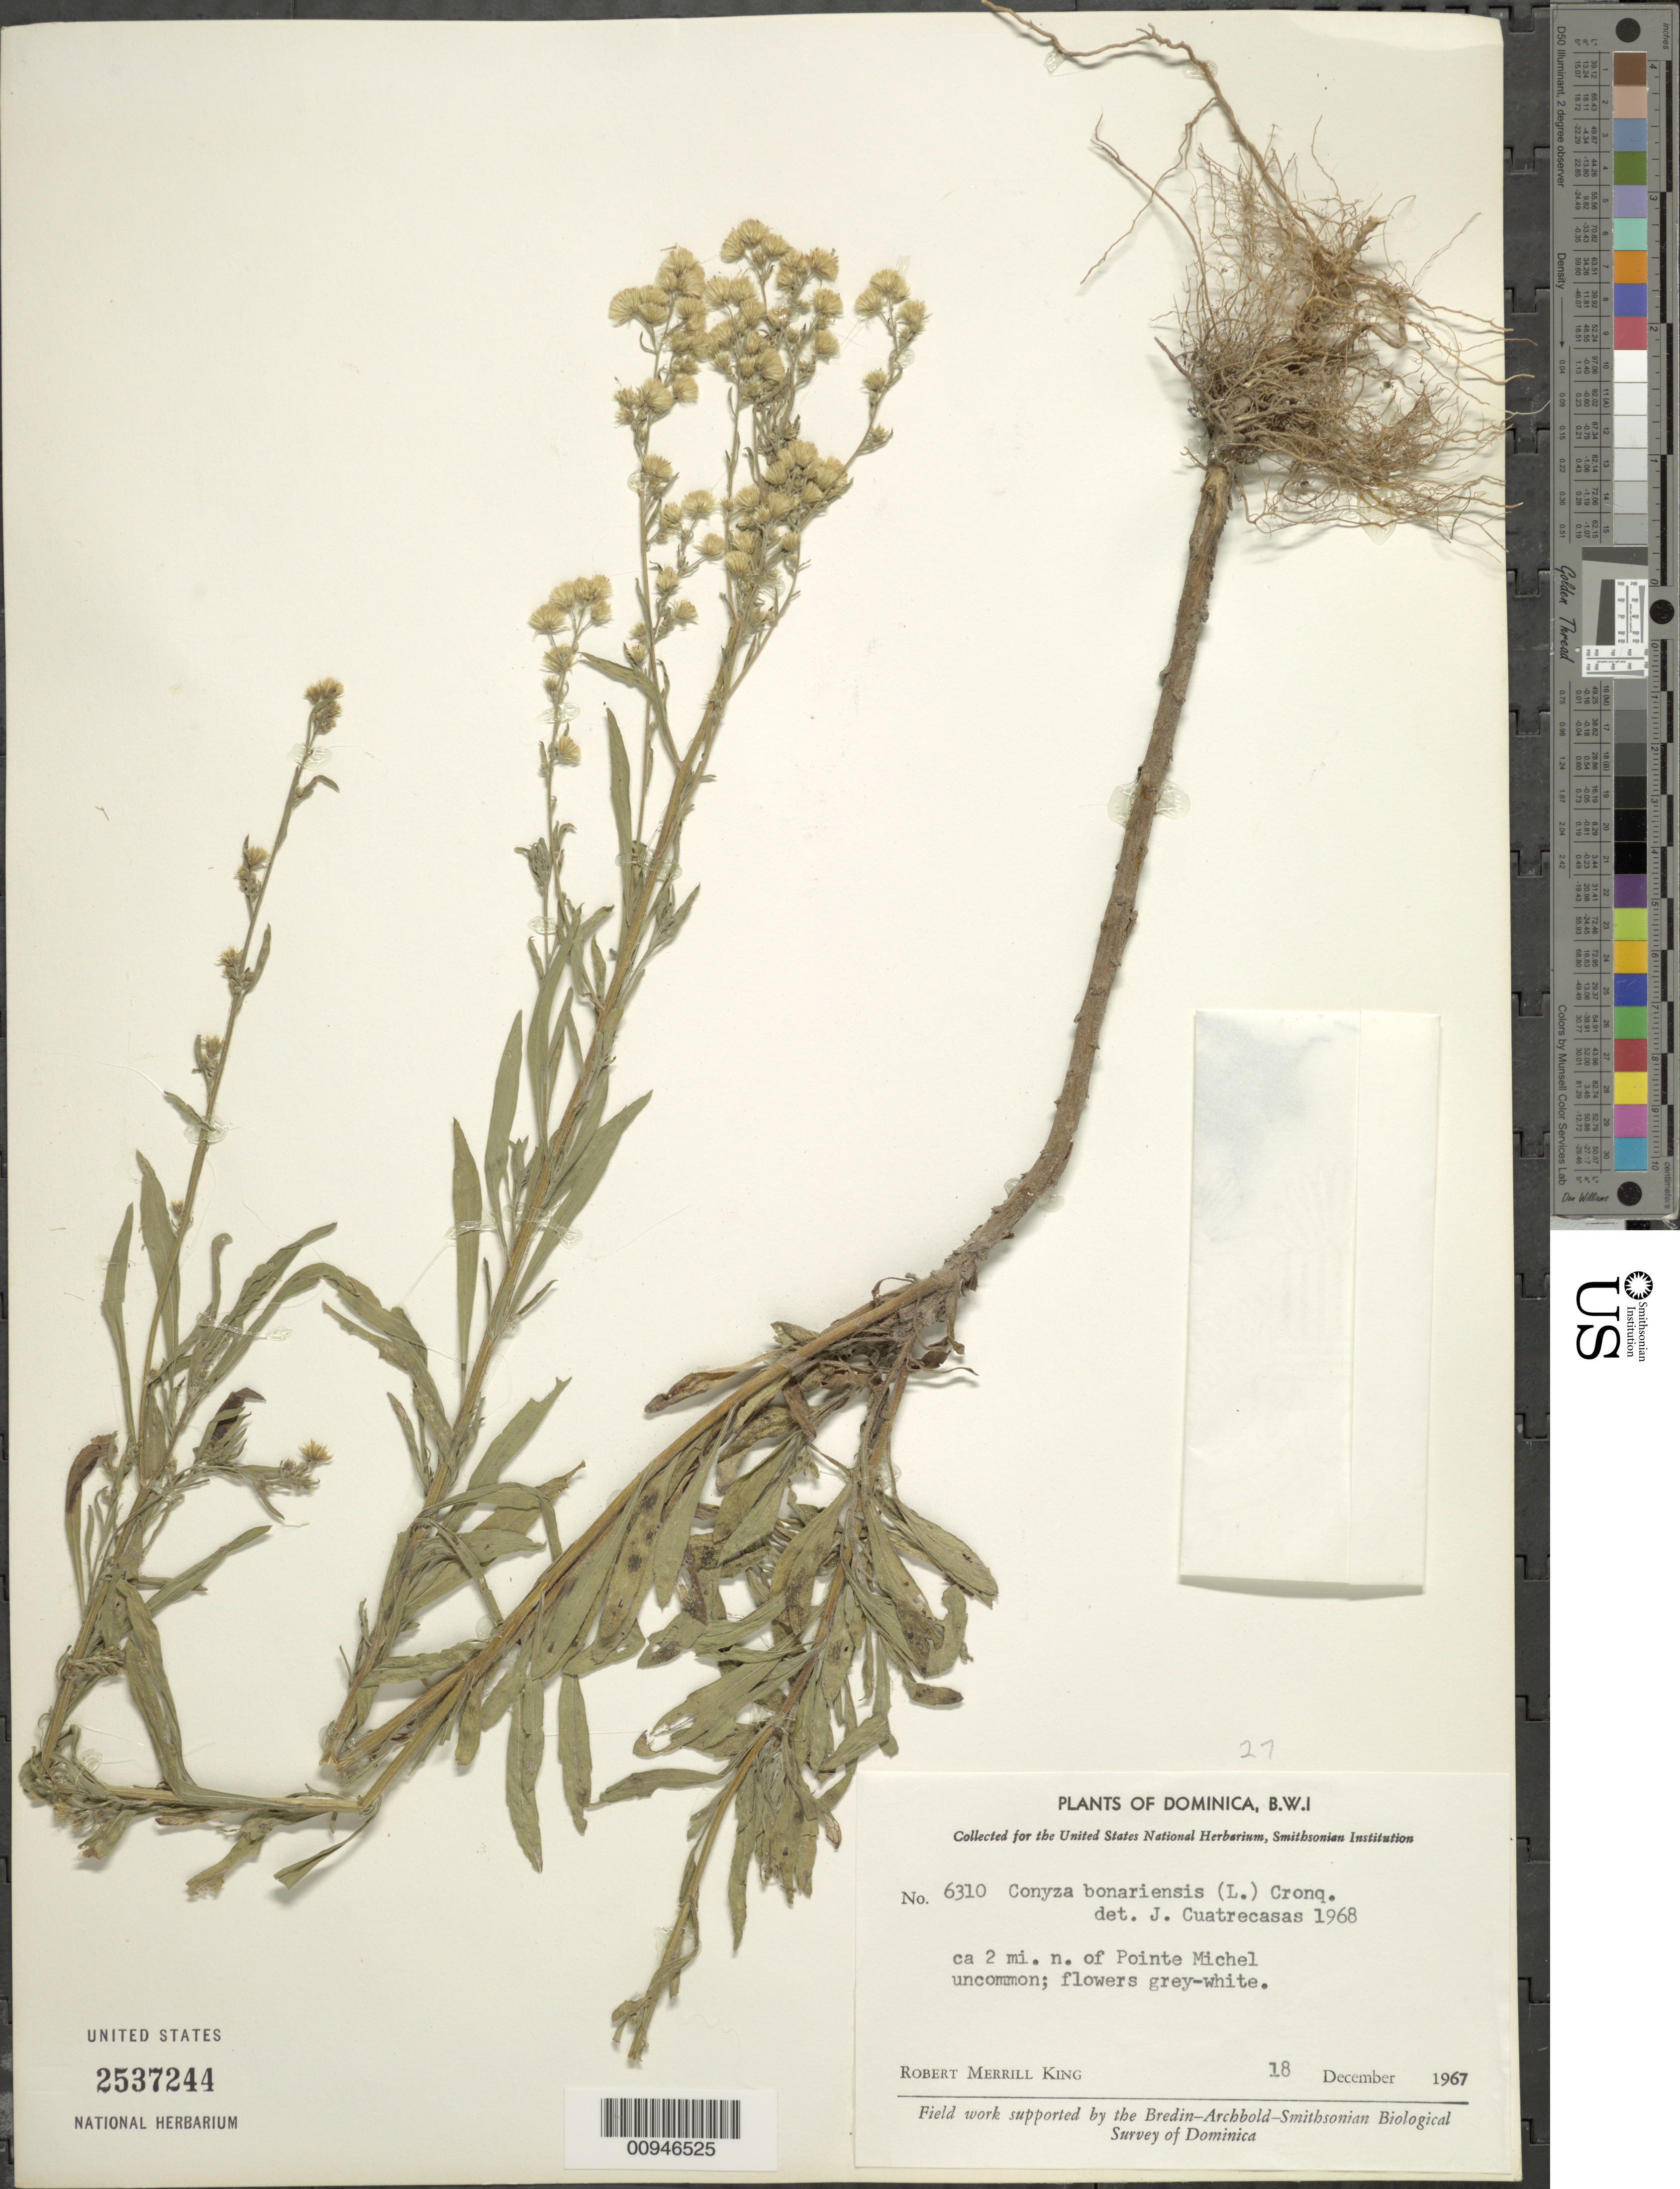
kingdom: Plantae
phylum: Tracheophyta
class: Magnoliopsida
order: Asterales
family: Asteraceae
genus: Conyza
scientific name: Conyza bonariensis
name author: (L.) Cronq.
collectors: R. M. King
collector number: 6310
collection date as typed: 18 Dec 1967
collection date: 1967-12-18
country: Dominica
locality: Ca. 2 m N of Point Michel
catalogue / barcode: US 2537244